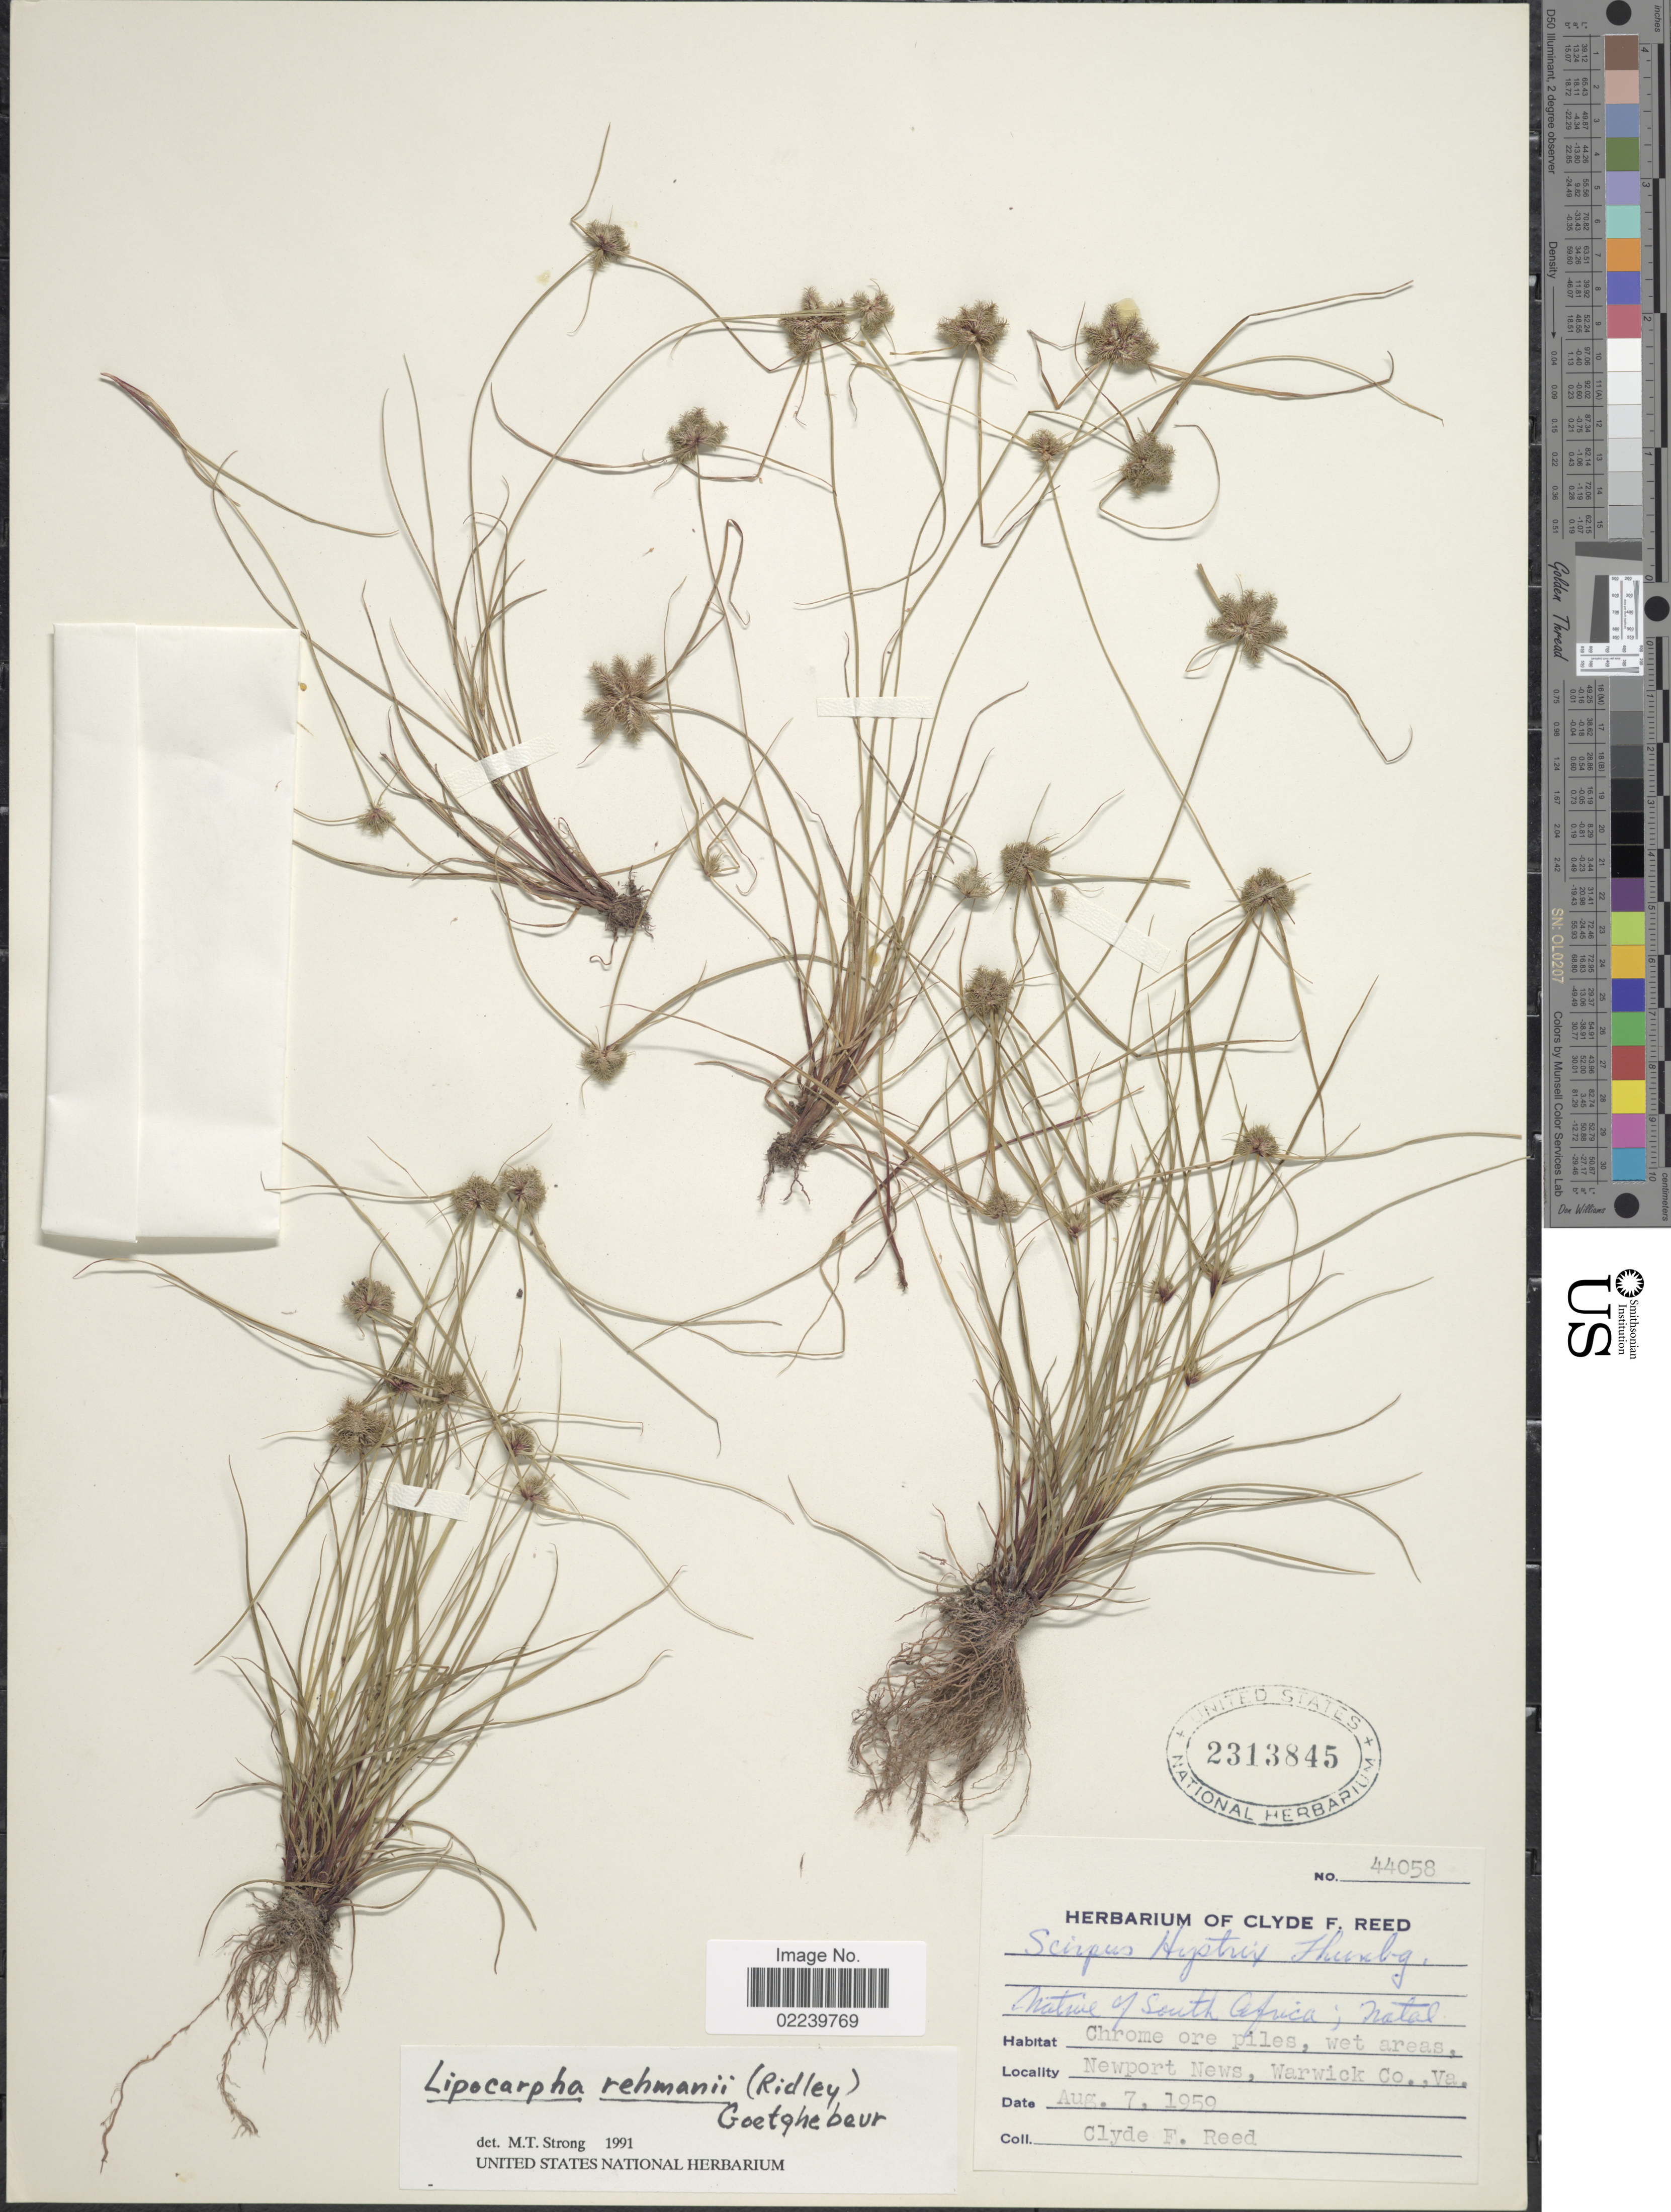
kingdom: Plantae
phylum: Tracheophyta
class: Liliopsida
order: Poales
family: Cyperaceae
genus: Cyperus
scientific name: Cyperus hystricoides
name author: (B. Nord.) Bauters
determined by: Strong, M. T., (US), Smithsonian Institution - National Museum of Natural History (UNITED STATES)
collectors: C. F. Reed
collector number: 44058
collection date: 1959-08-07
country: United States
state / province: Virginia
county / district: City of Newport News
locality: Newport News, Warwick Co.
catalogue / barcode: US 2313845